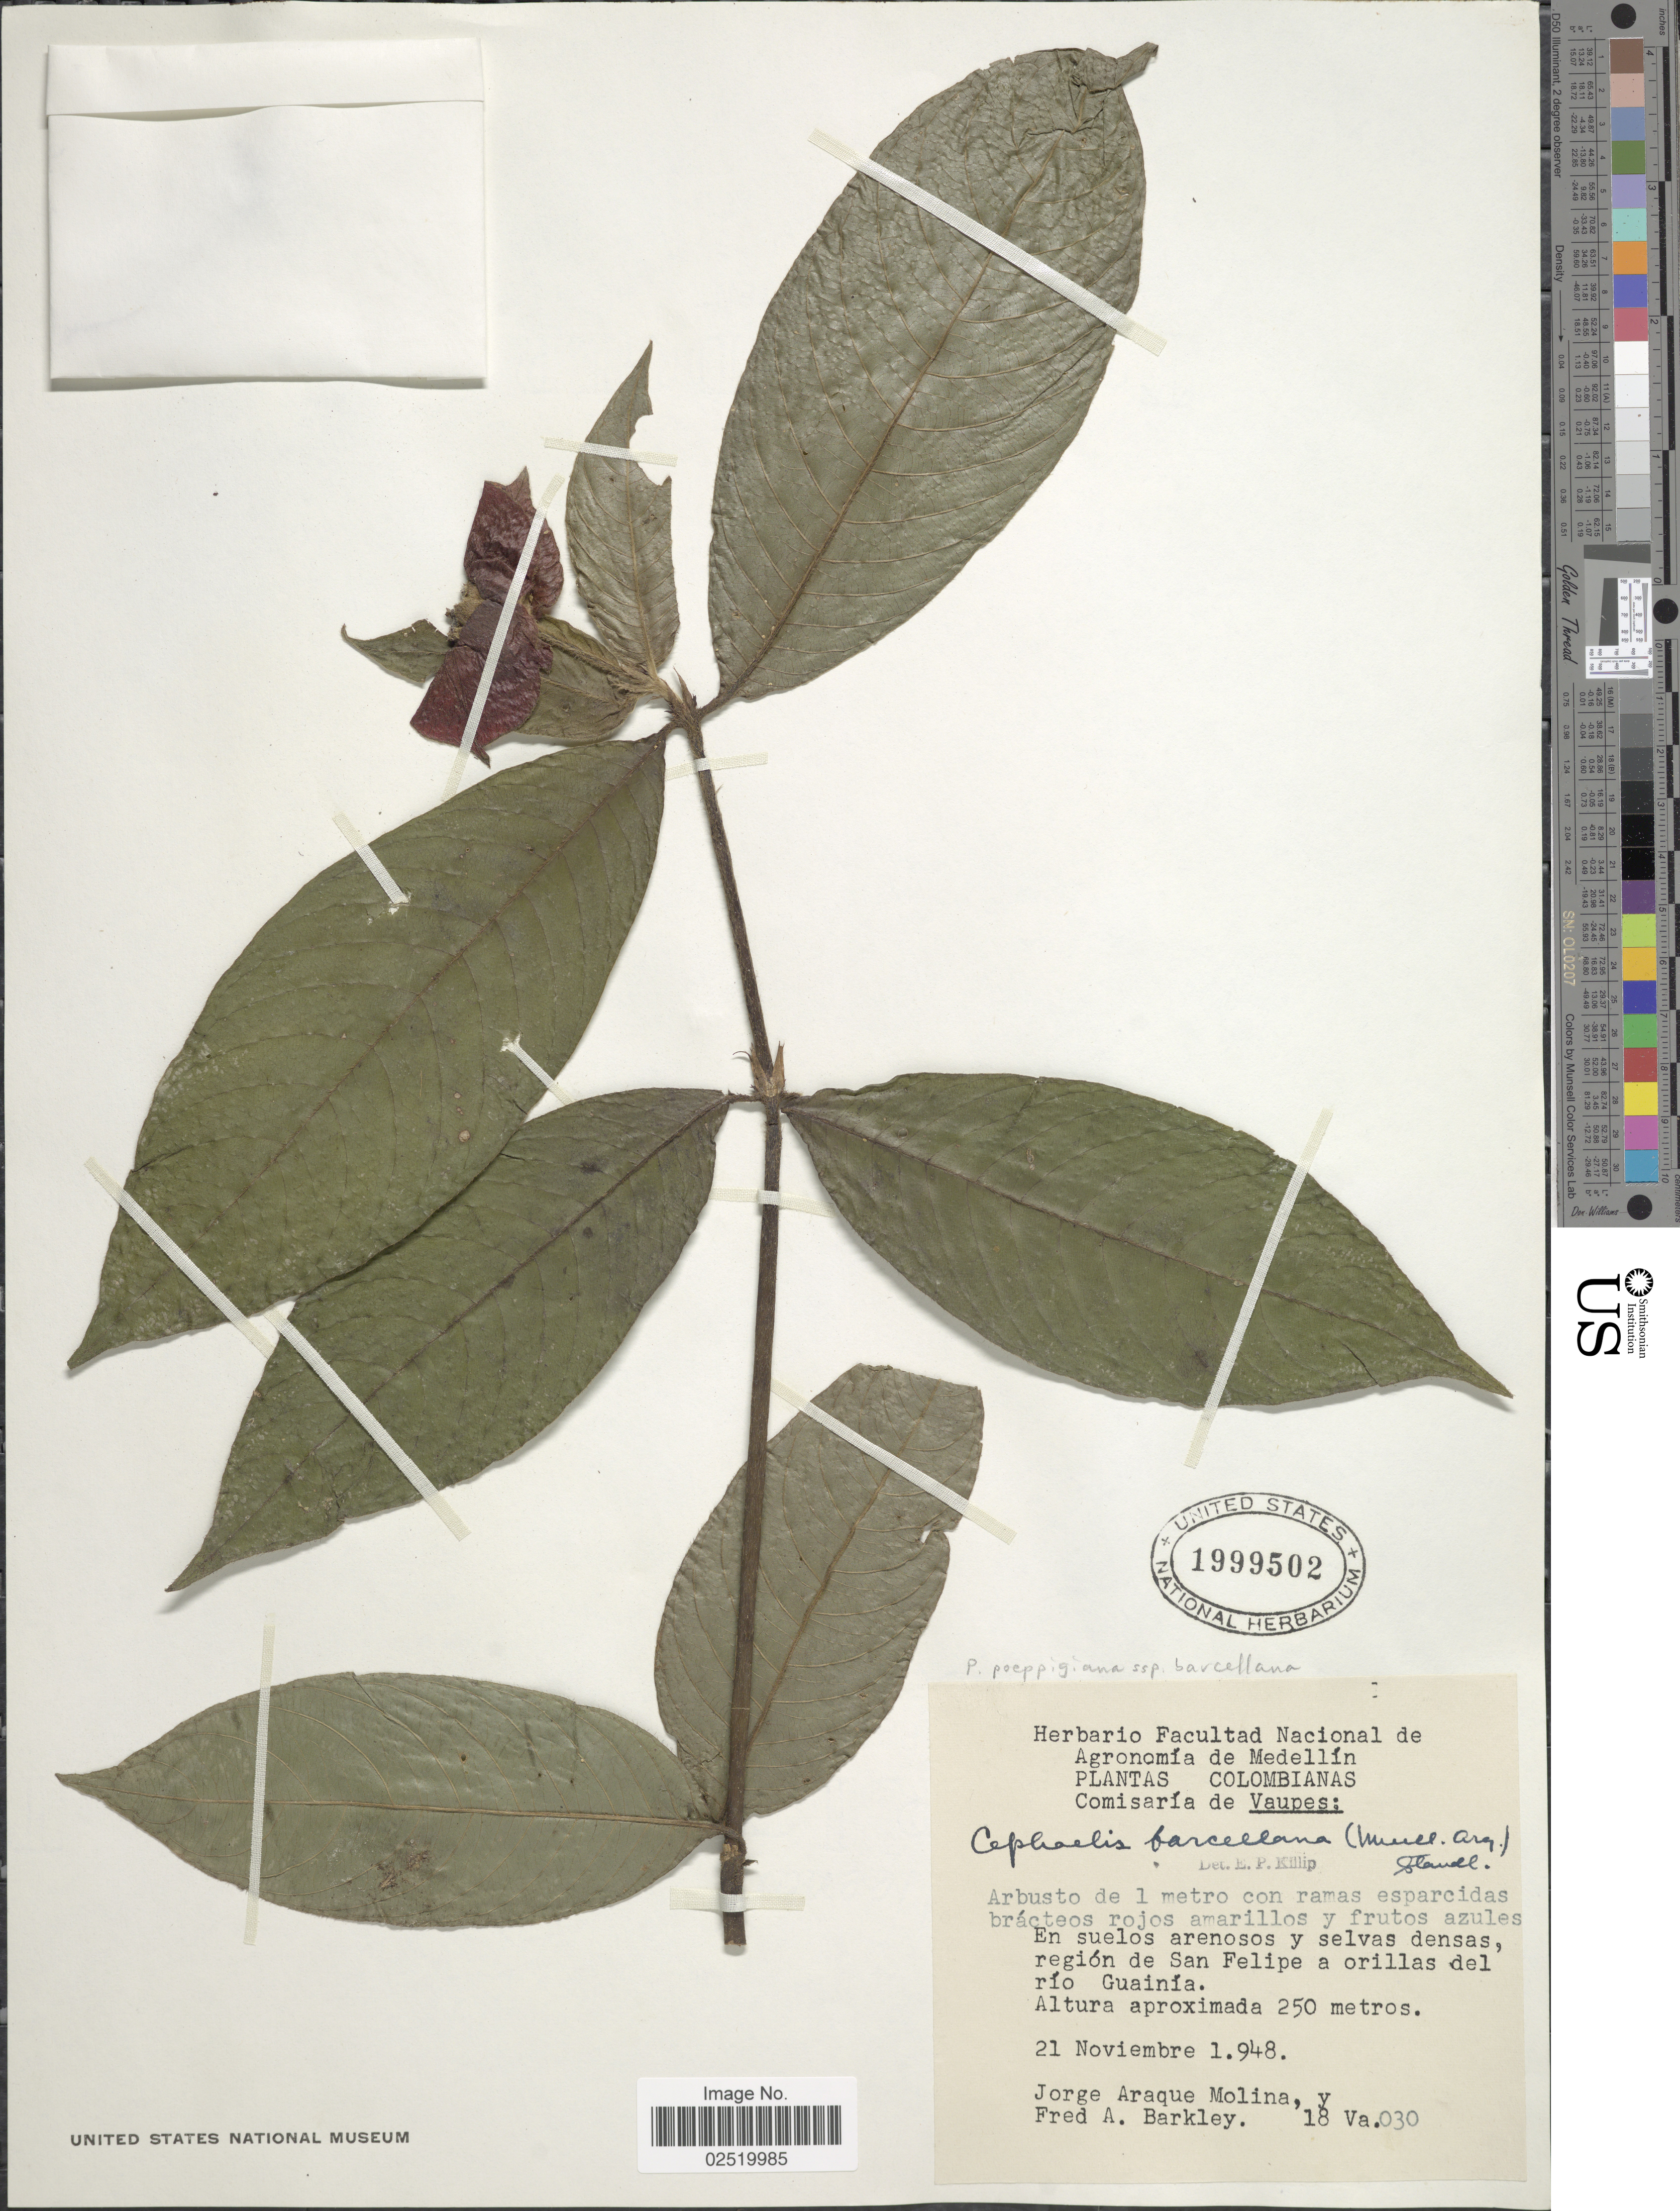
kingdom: Plantae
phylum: Tracheophyta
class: Magnoliopsida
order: Gentianales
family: Rubiaceae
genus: Psychotria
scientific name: Psychotria poeppigiana subsp. barcellana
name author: (Müll. Arg.) Steyerm.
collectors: J. Araque Molina & F. A. Barkley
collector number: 18Va030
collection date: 1948-11-21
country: Colombia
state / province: Vaupés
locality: Comisaria de Vaupes: En suelos arenosos y selvas densas, region de San Felipe a orillas del rio Guainia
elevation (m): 250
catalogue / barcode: US 1999502